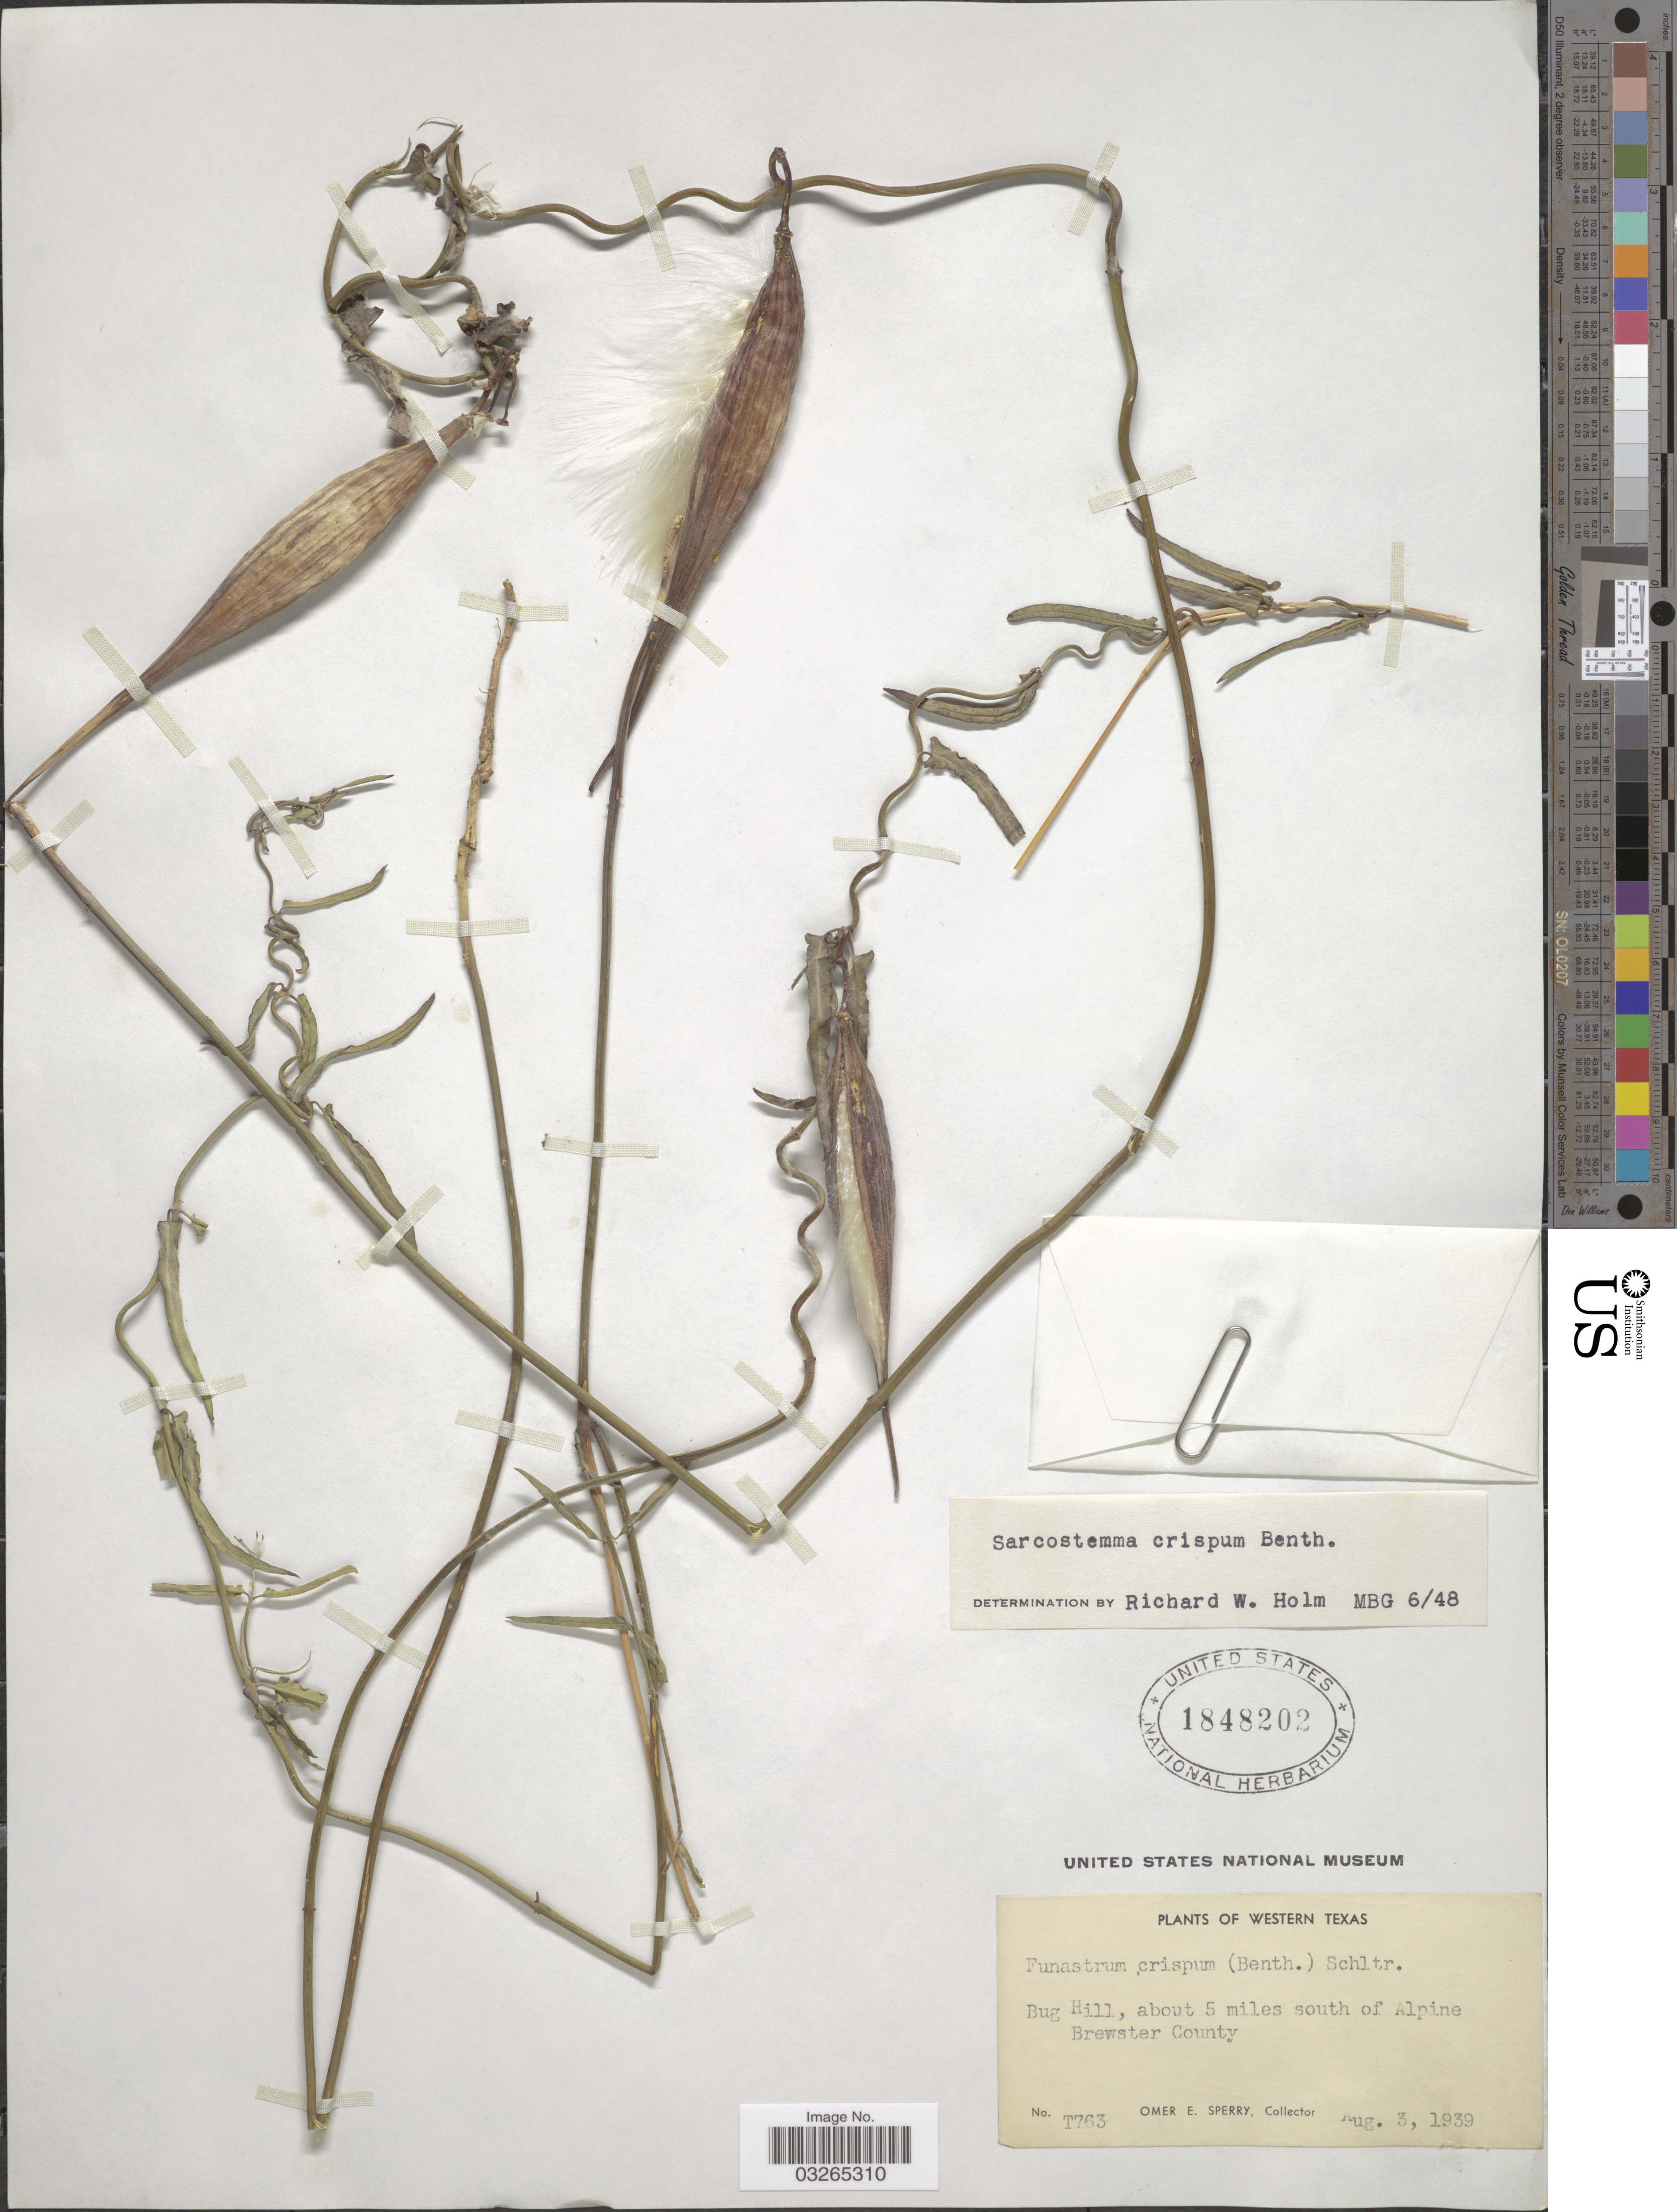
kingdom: Plantae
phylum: Tracheophyta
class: Magnoliopsida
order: Gentianales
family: Apocynaceae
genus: Sarcostemma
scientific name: Sarcostemma crispum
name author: Benth.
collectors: O. E. Sperry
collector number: T763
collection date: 1939-08-03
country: United States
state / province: Texas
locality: Western Texas. Bug Hill, about 5 miles south of Alpine. Brewster County.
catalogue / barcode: US 1848202